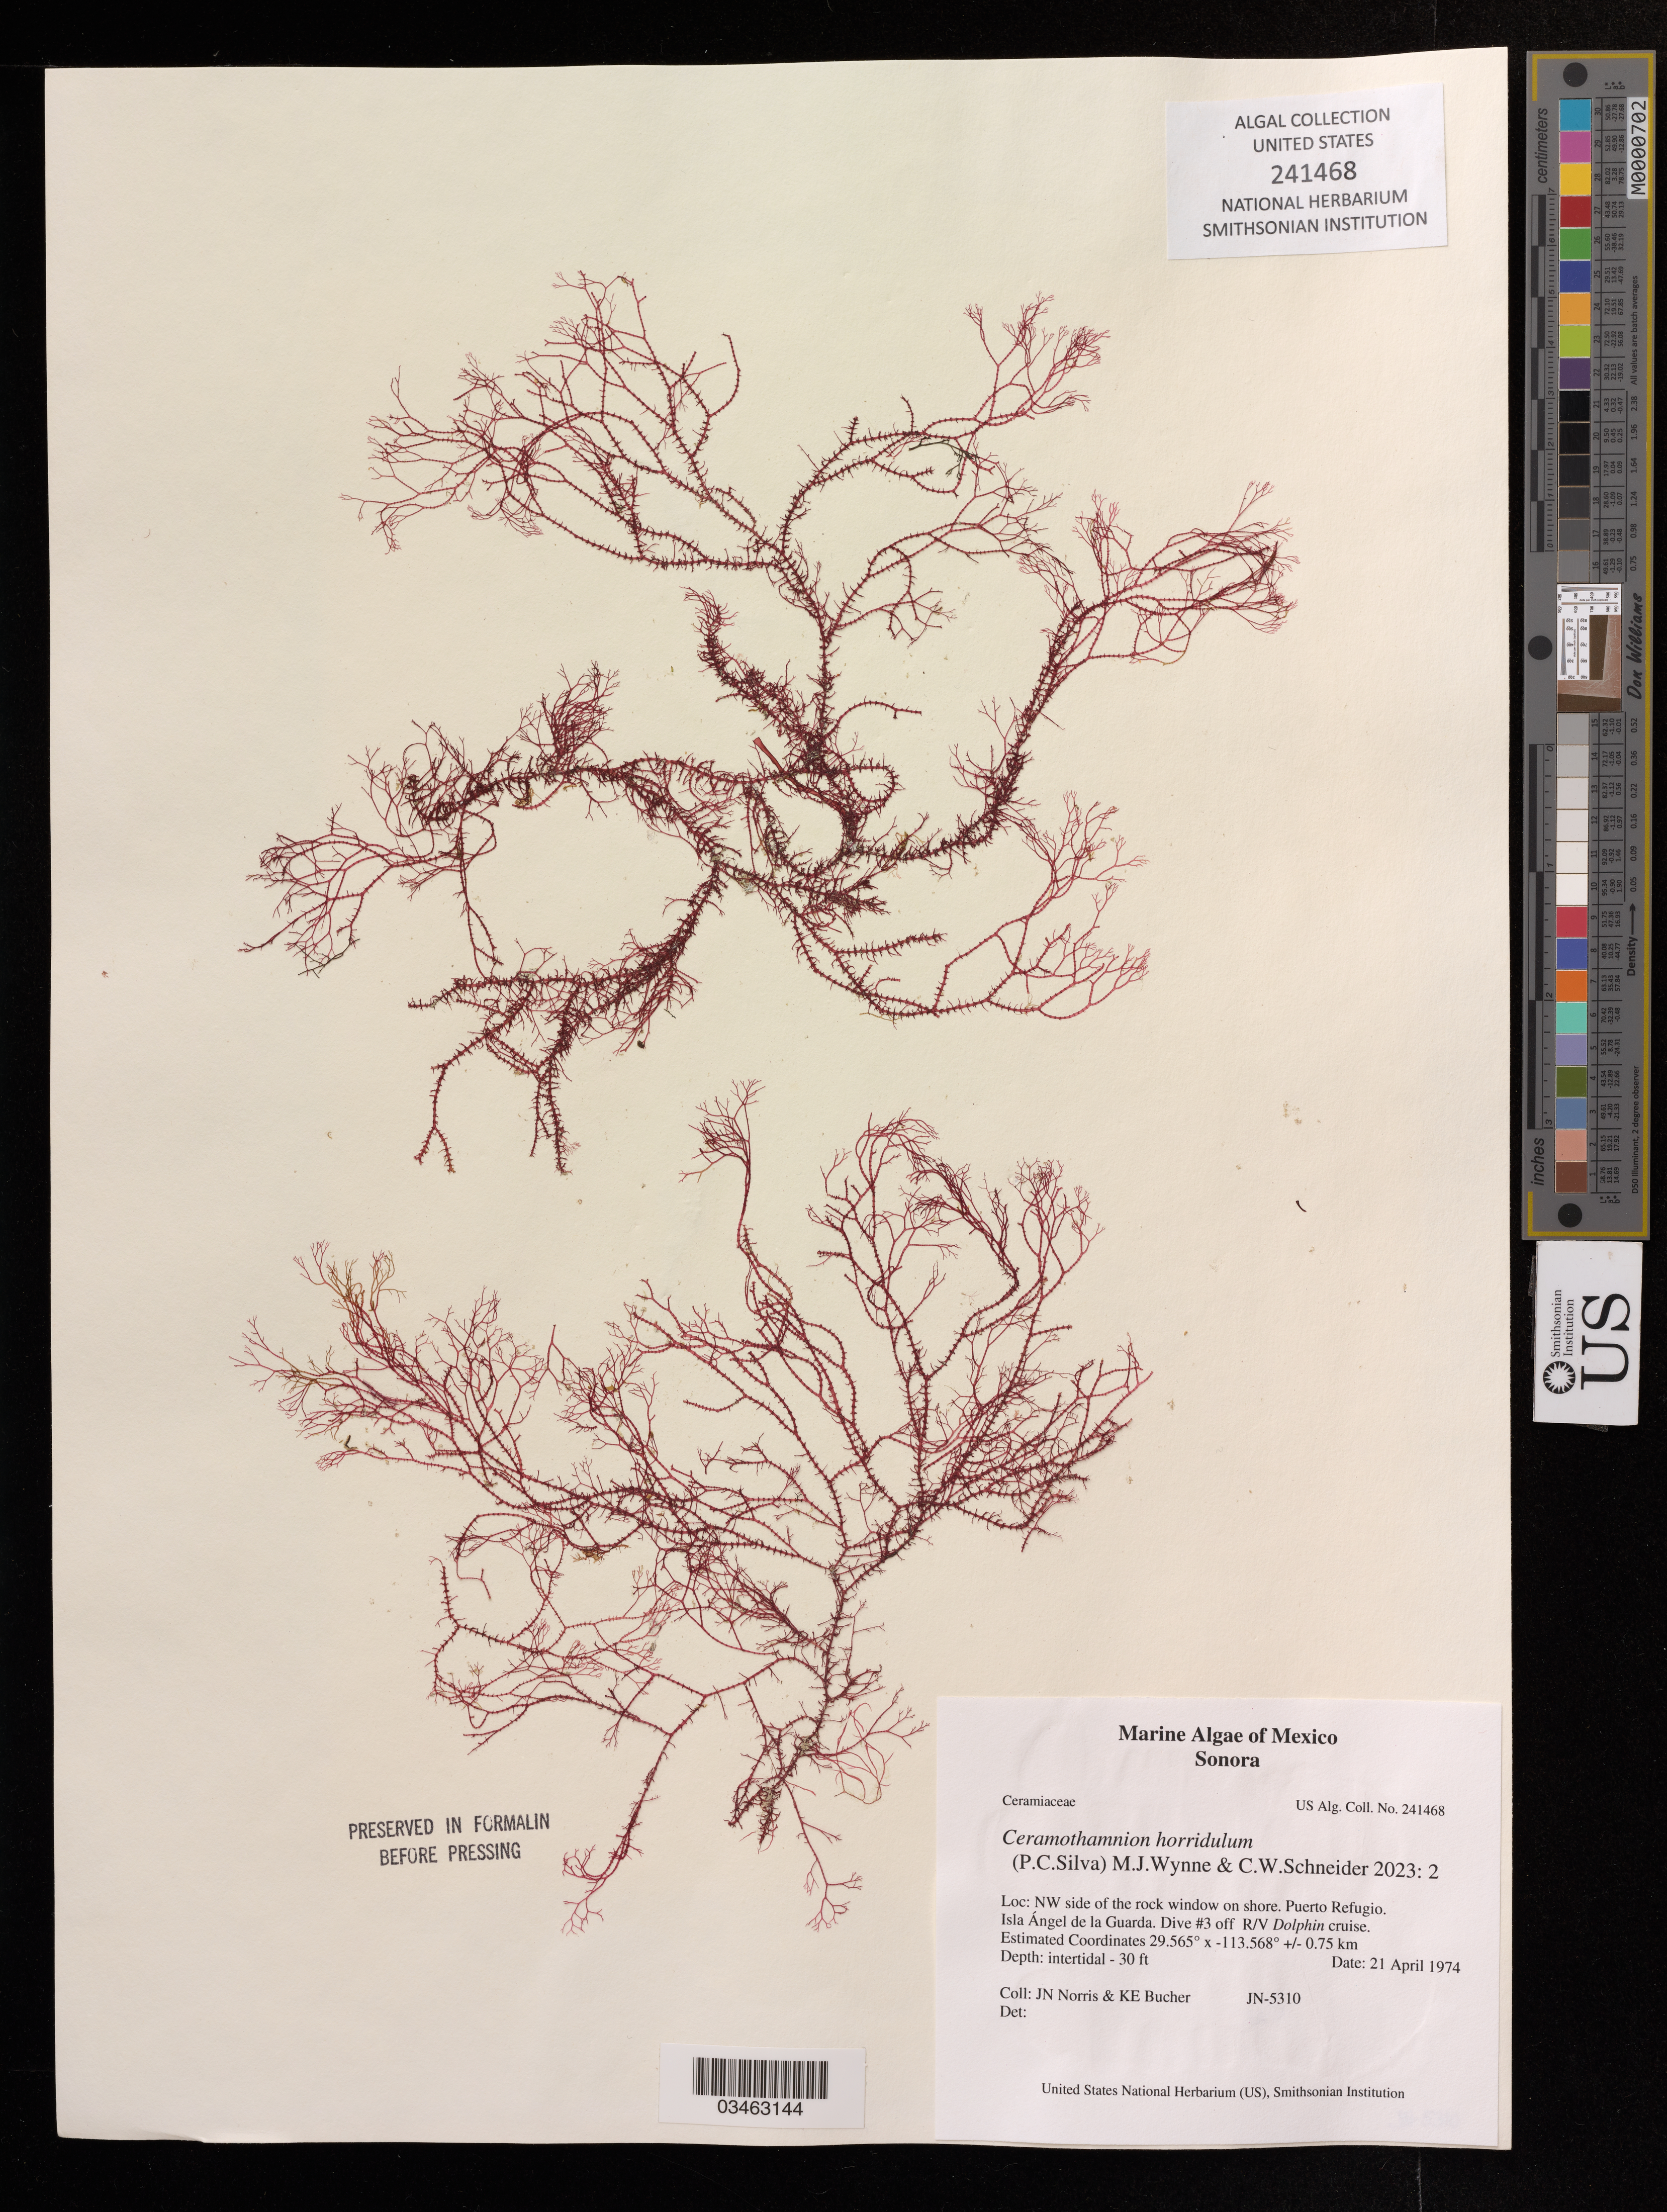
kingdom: Plantae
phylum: Rhodophyta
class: Florideophyceae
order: Ceramiales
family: Ceramiaceae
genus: Ceramothamnion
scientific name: Ceramothamnion horridulum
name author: (P.C. Silva) M.J. Wynne & C. W. Schneider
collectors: J. N. Norris & K. Bucher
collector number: JN-5310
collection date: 1974-04-21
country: Mexico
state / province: Sonora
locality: NW side of the rock window on shore. Puerto Refugio. Isla Angel de la Guarda. Dive # 3 off R/V Dolphin cruise.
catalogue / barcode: US 241468